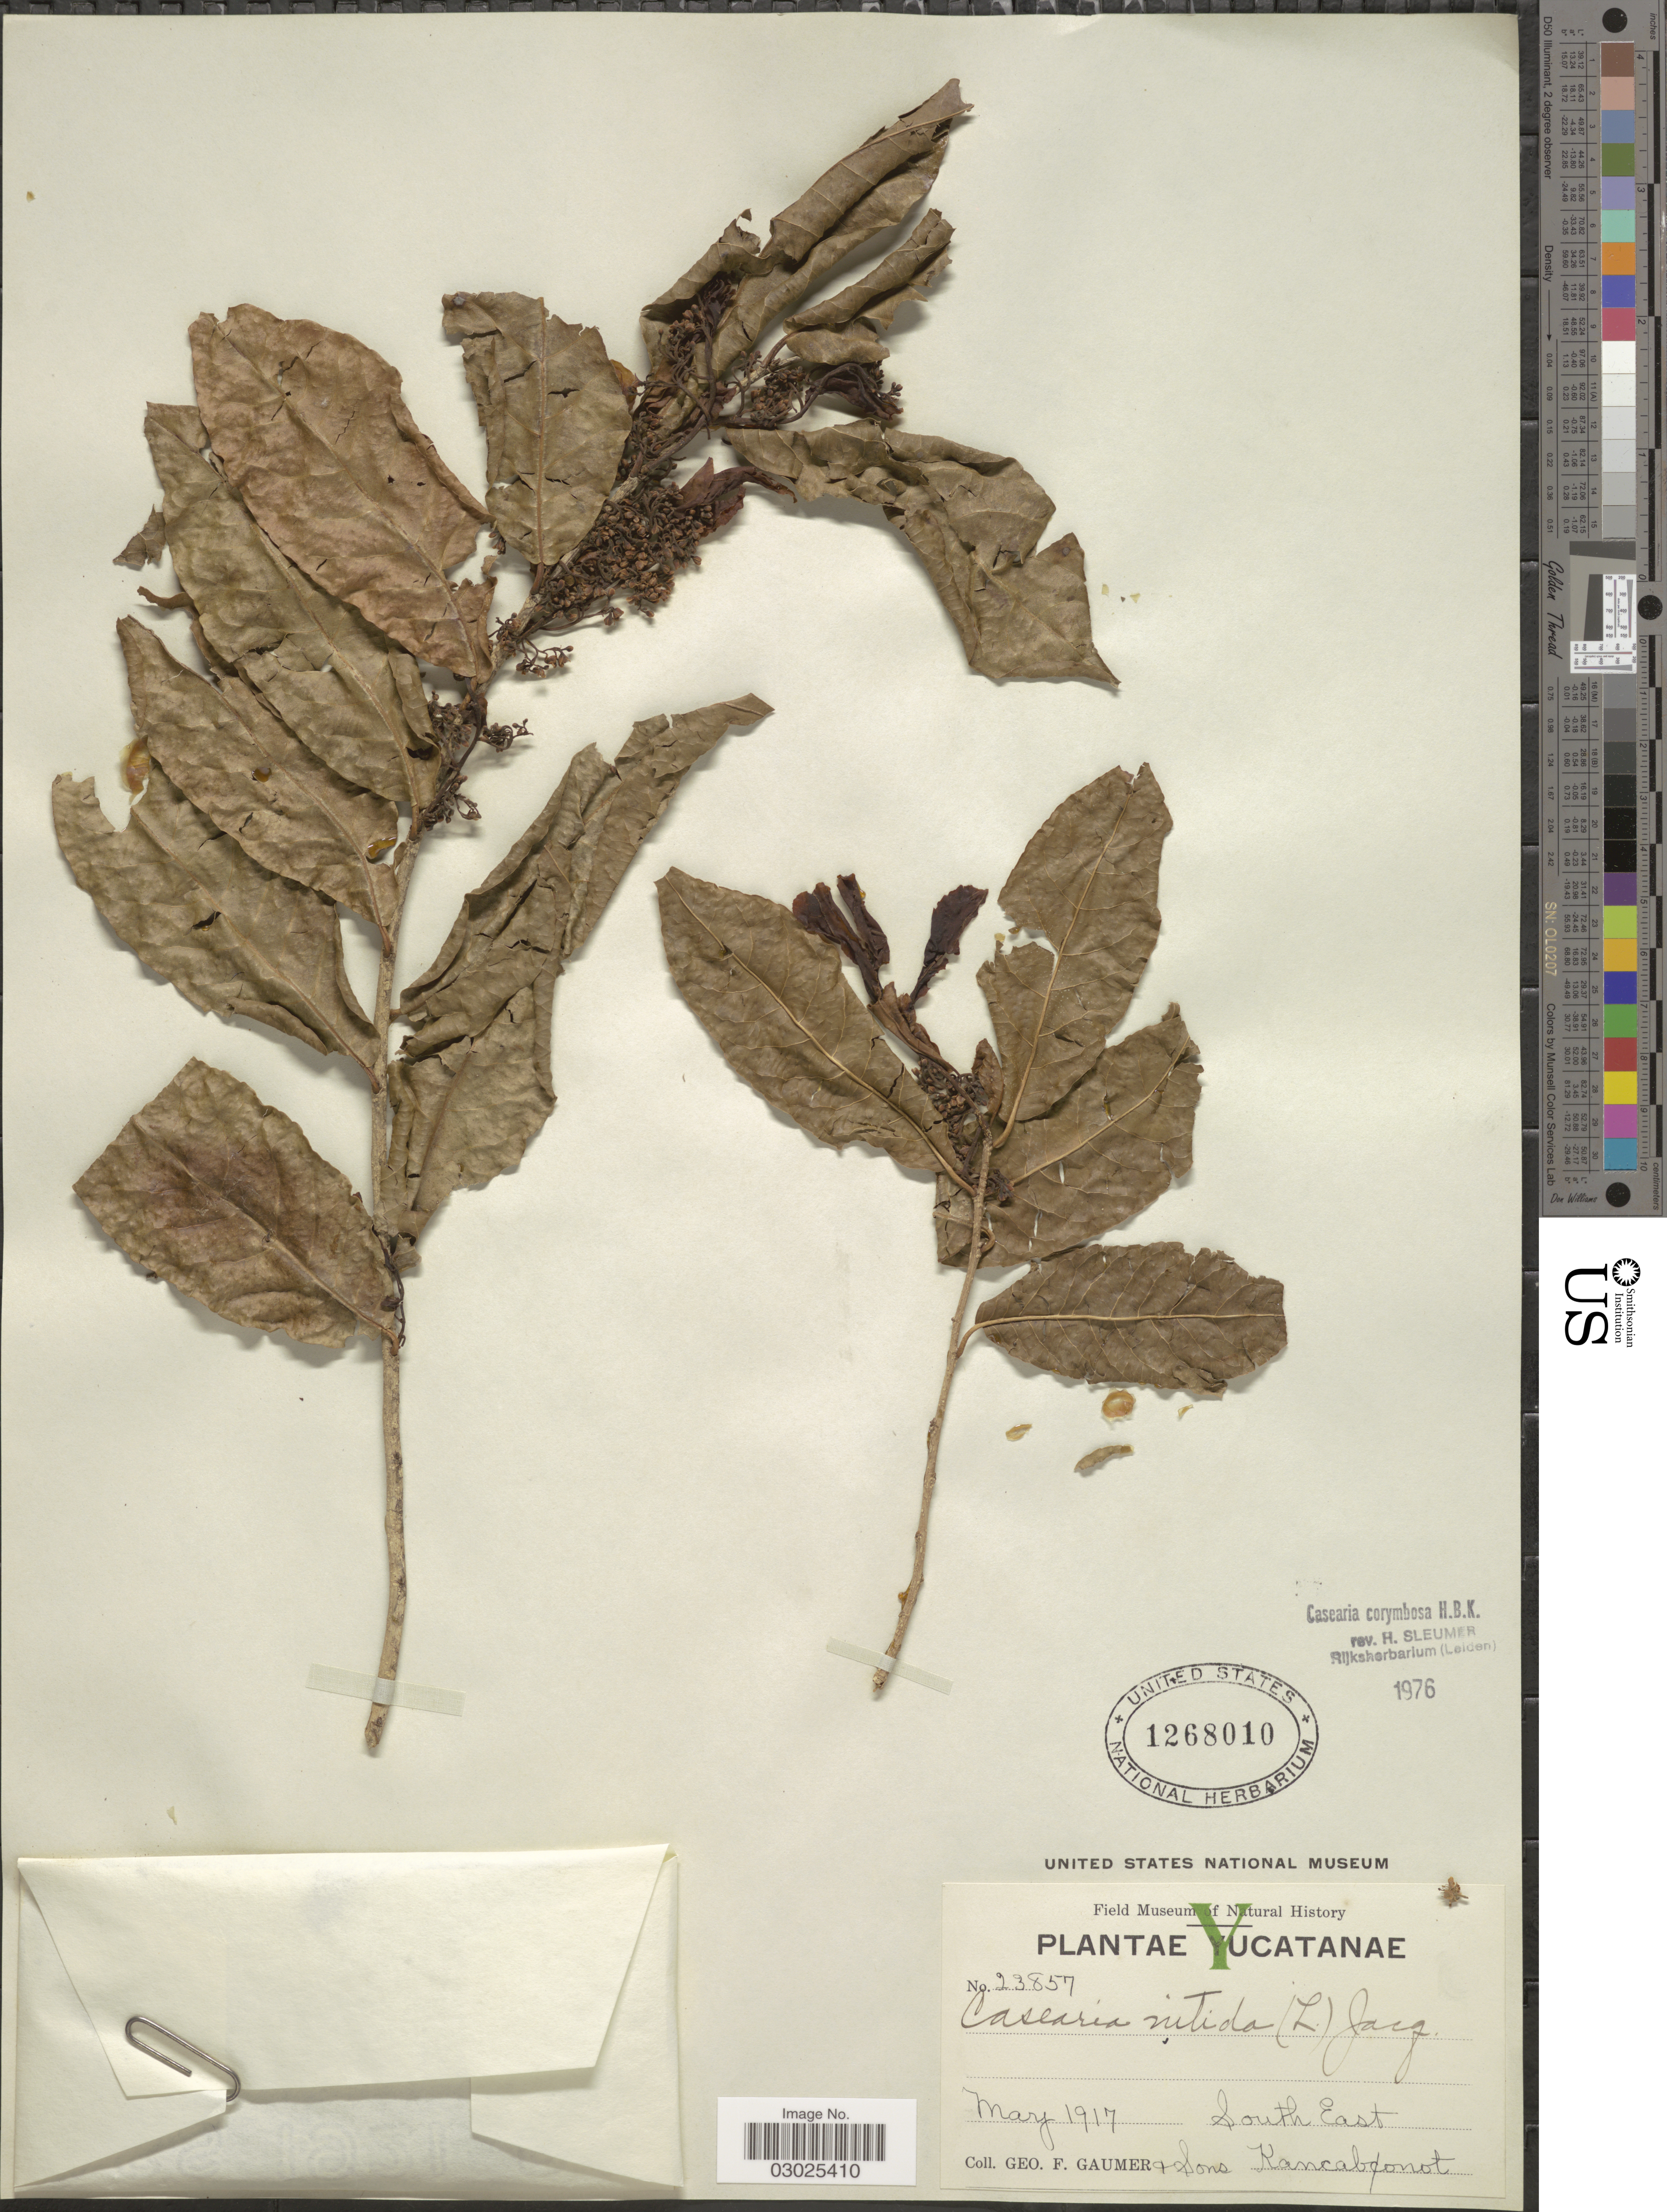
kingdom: Plantae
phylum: Tracheophyta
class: Magnoliopsida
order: Malpighiales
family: Salicaceae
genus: Casearia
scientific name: Casearia corymbosa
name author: Kunth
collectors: G. F. Gaumer & Sons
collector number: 23857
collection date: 1917-05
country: Mexico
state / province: Yucatán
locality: South East Kancabonot.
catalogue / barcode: US 1268010